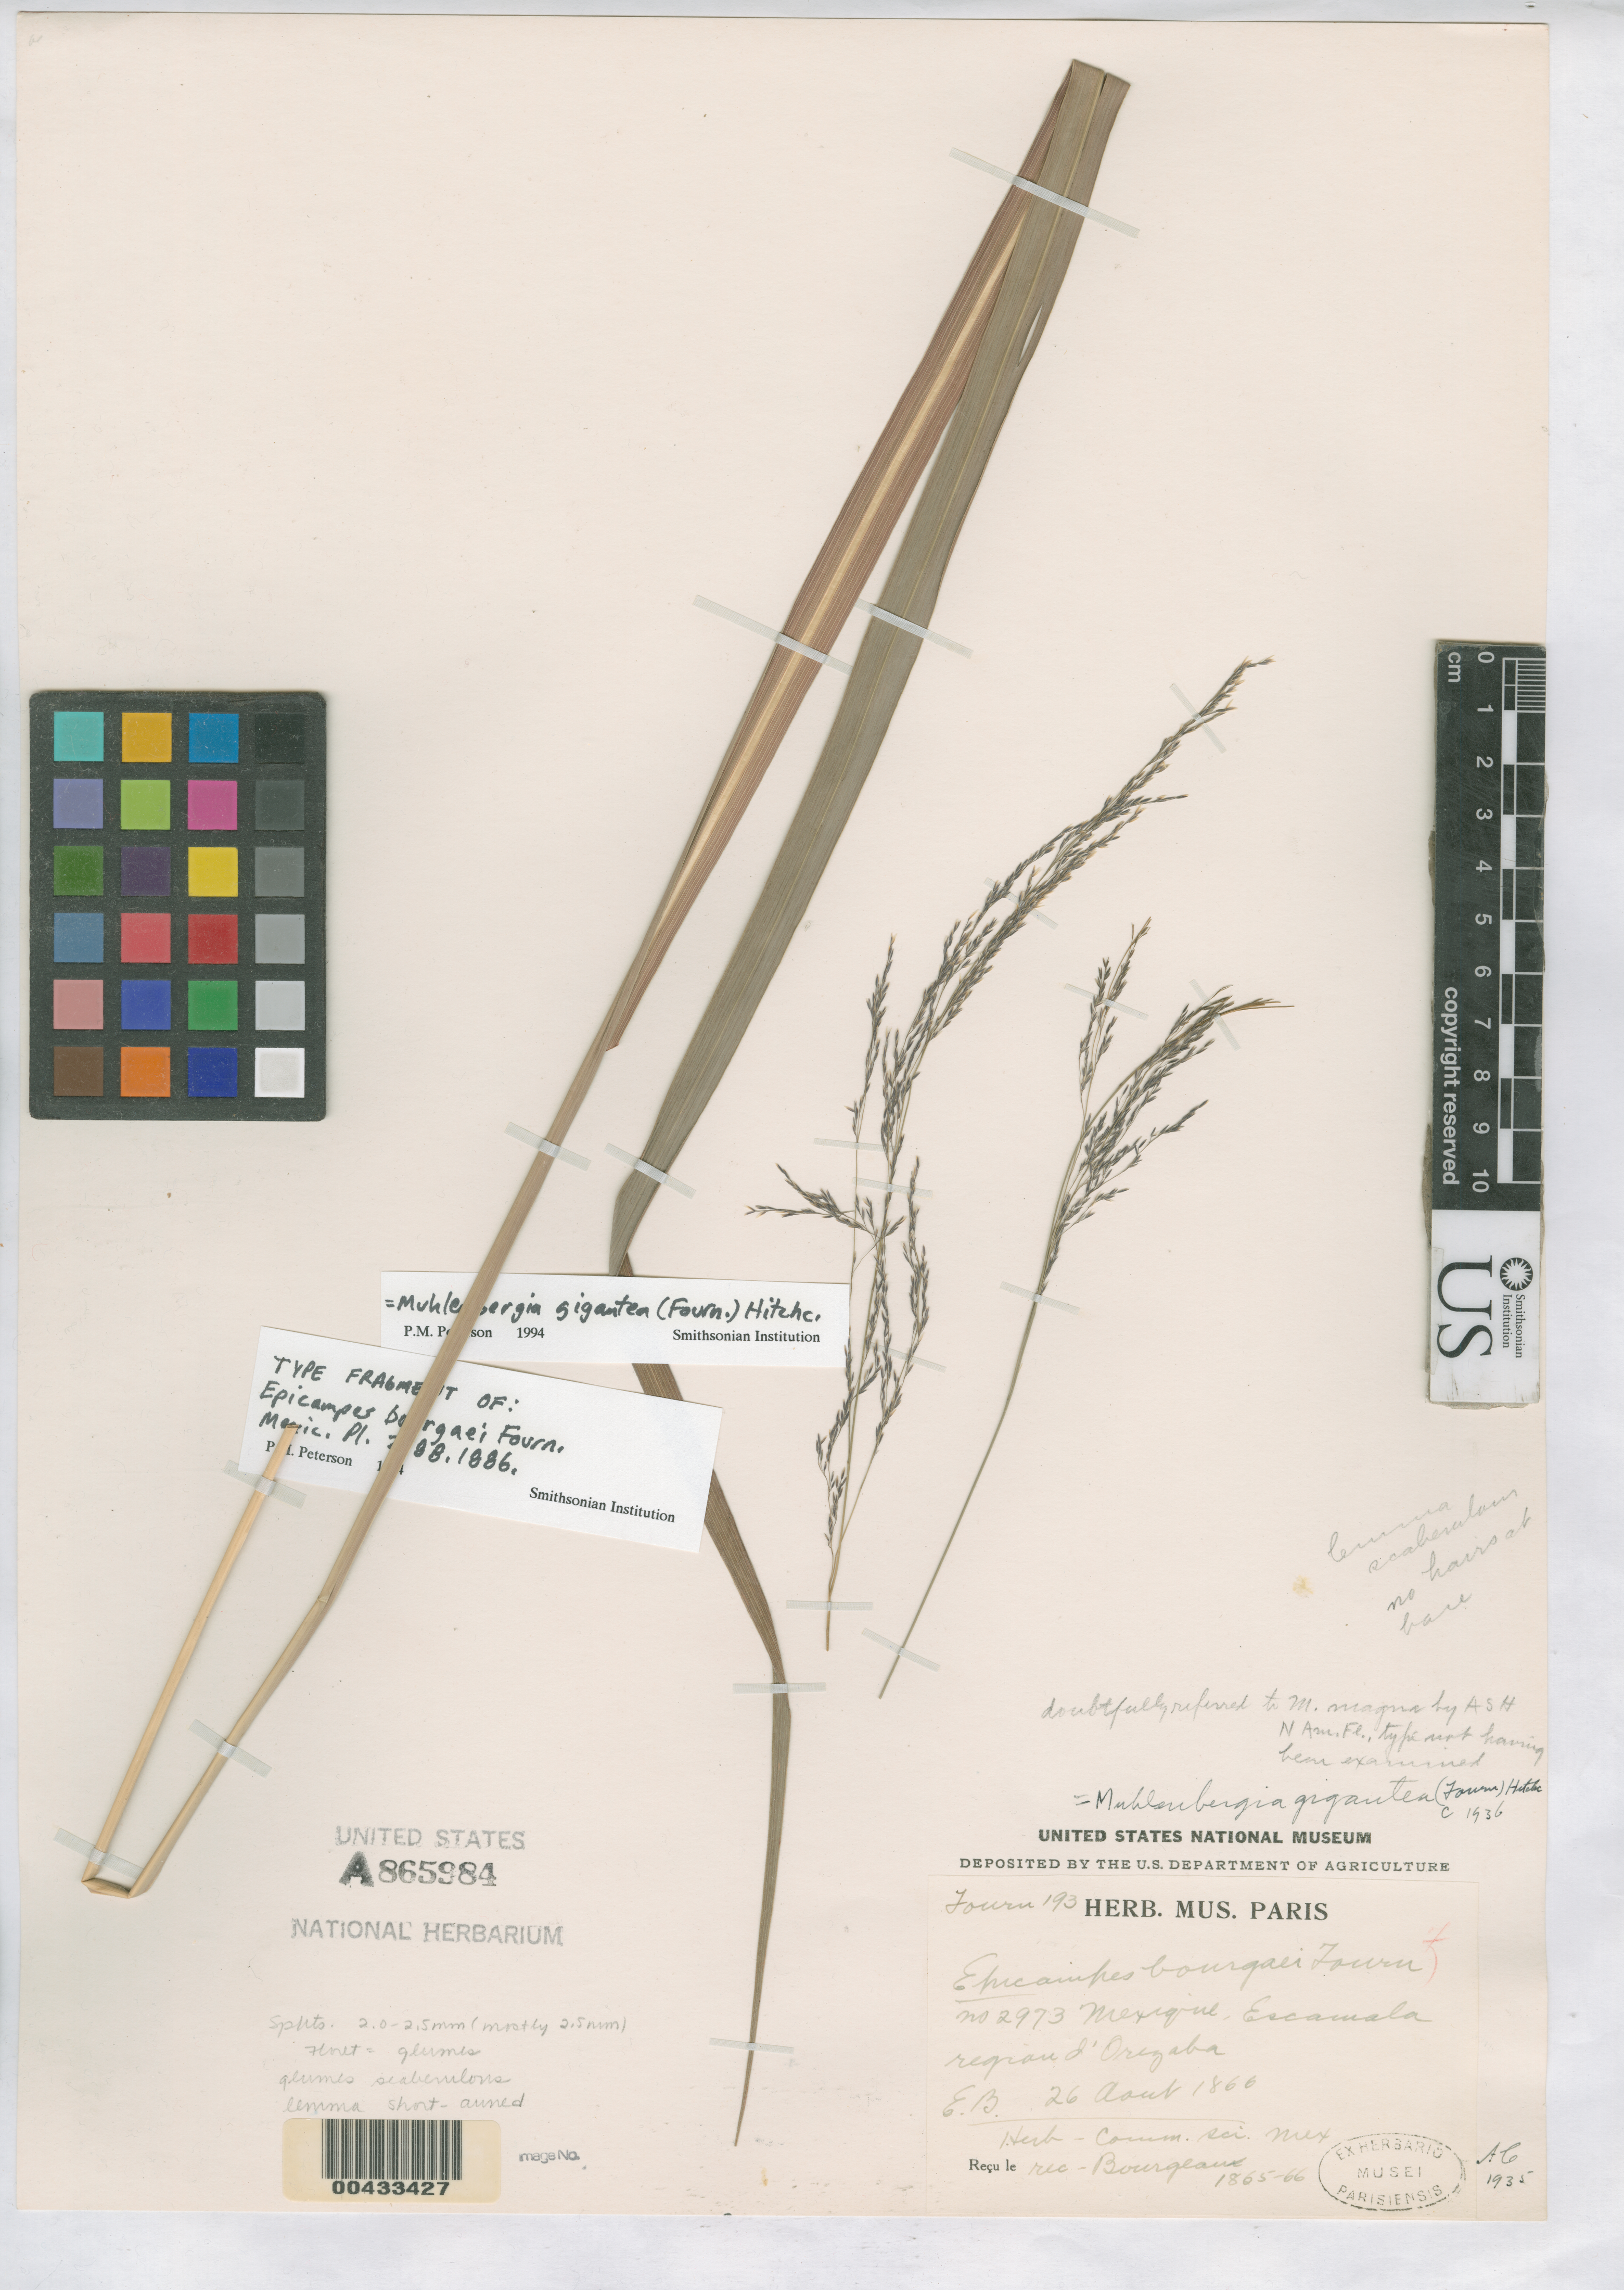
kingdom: Plantae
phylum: Tracheophyta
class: Liliopsida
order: Poales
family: Poaceae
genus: Epicampes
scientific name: Epicampes bourgaei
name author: E. Fourn.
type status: Type Fragment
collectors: E. Bourgeau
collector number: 2973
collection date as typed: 26 Aug 1866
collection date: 1866-08-26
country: Mexico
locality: Escamala, refrou d' Orizaba.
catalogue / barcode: US 865984A